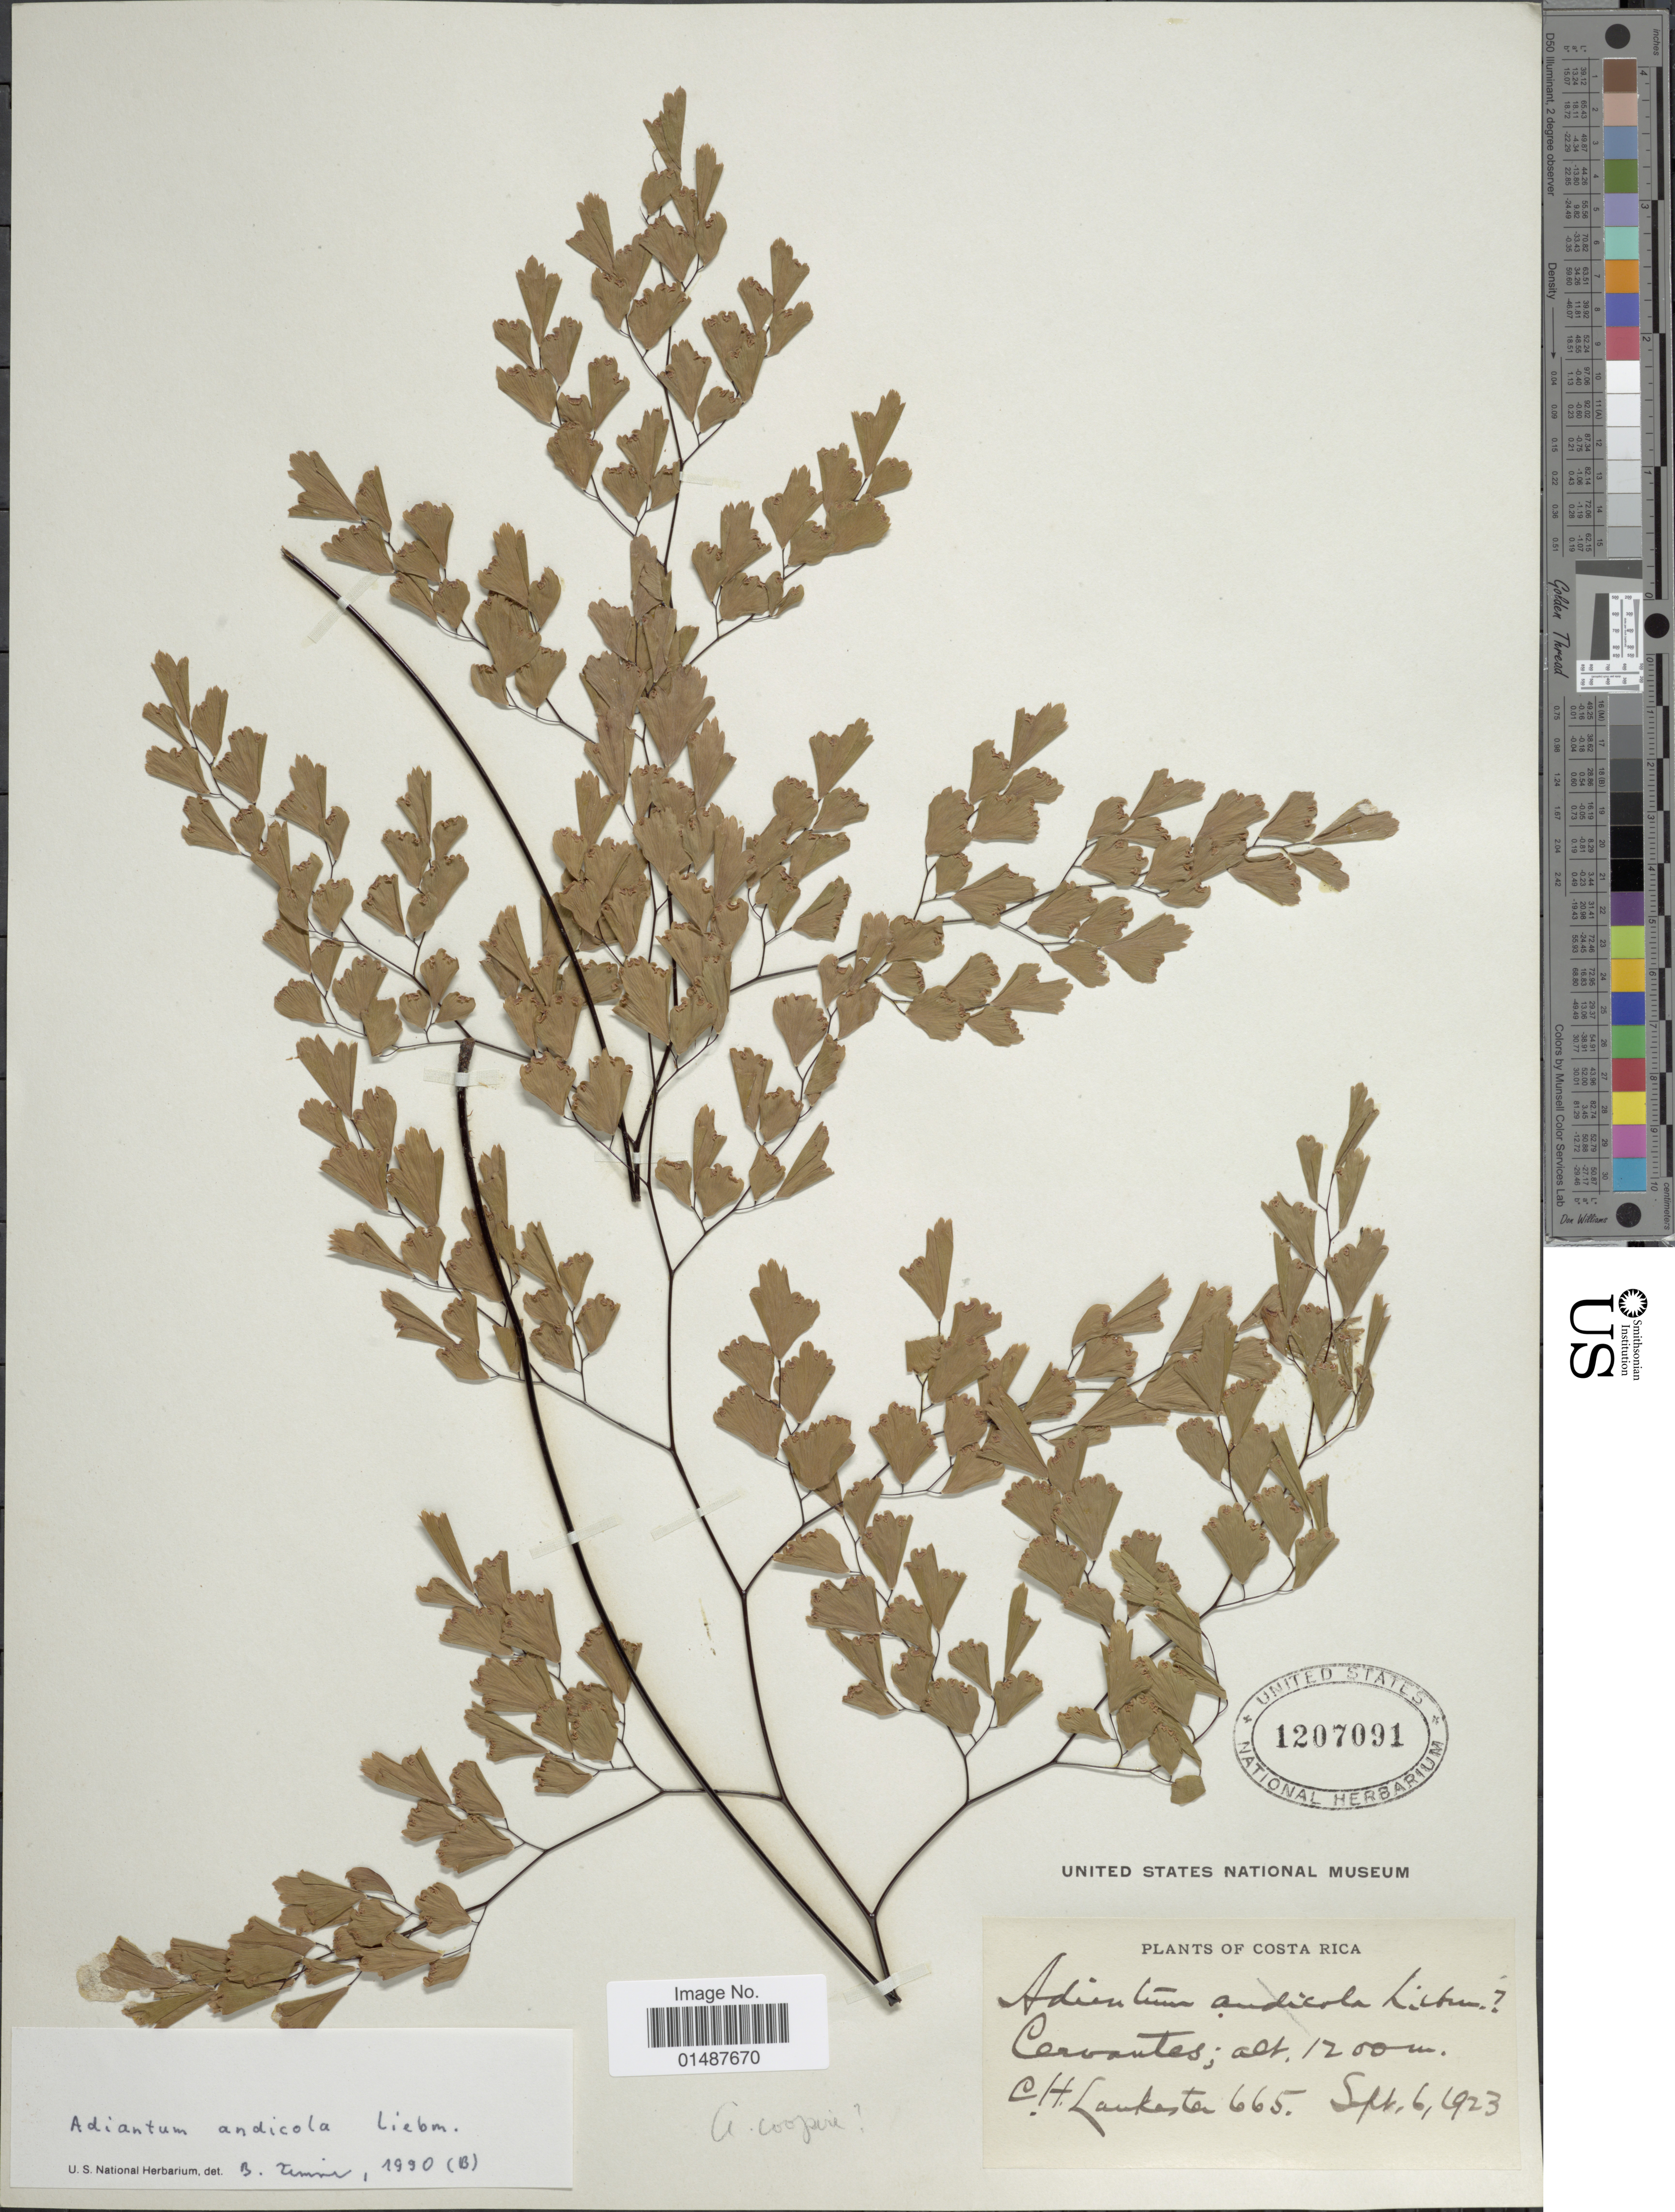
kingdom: Plantae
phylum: Tracheophyta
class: Polypodiopsida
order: Polypodiales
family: Pteridaceae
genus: Adiantum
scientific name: Adiantum andicola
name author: Liebm.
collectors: C. H. Lankester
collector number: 665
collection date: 1923-09-06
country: Costa Rica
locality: Cervantes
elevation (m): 1200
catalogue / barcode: US 1207091